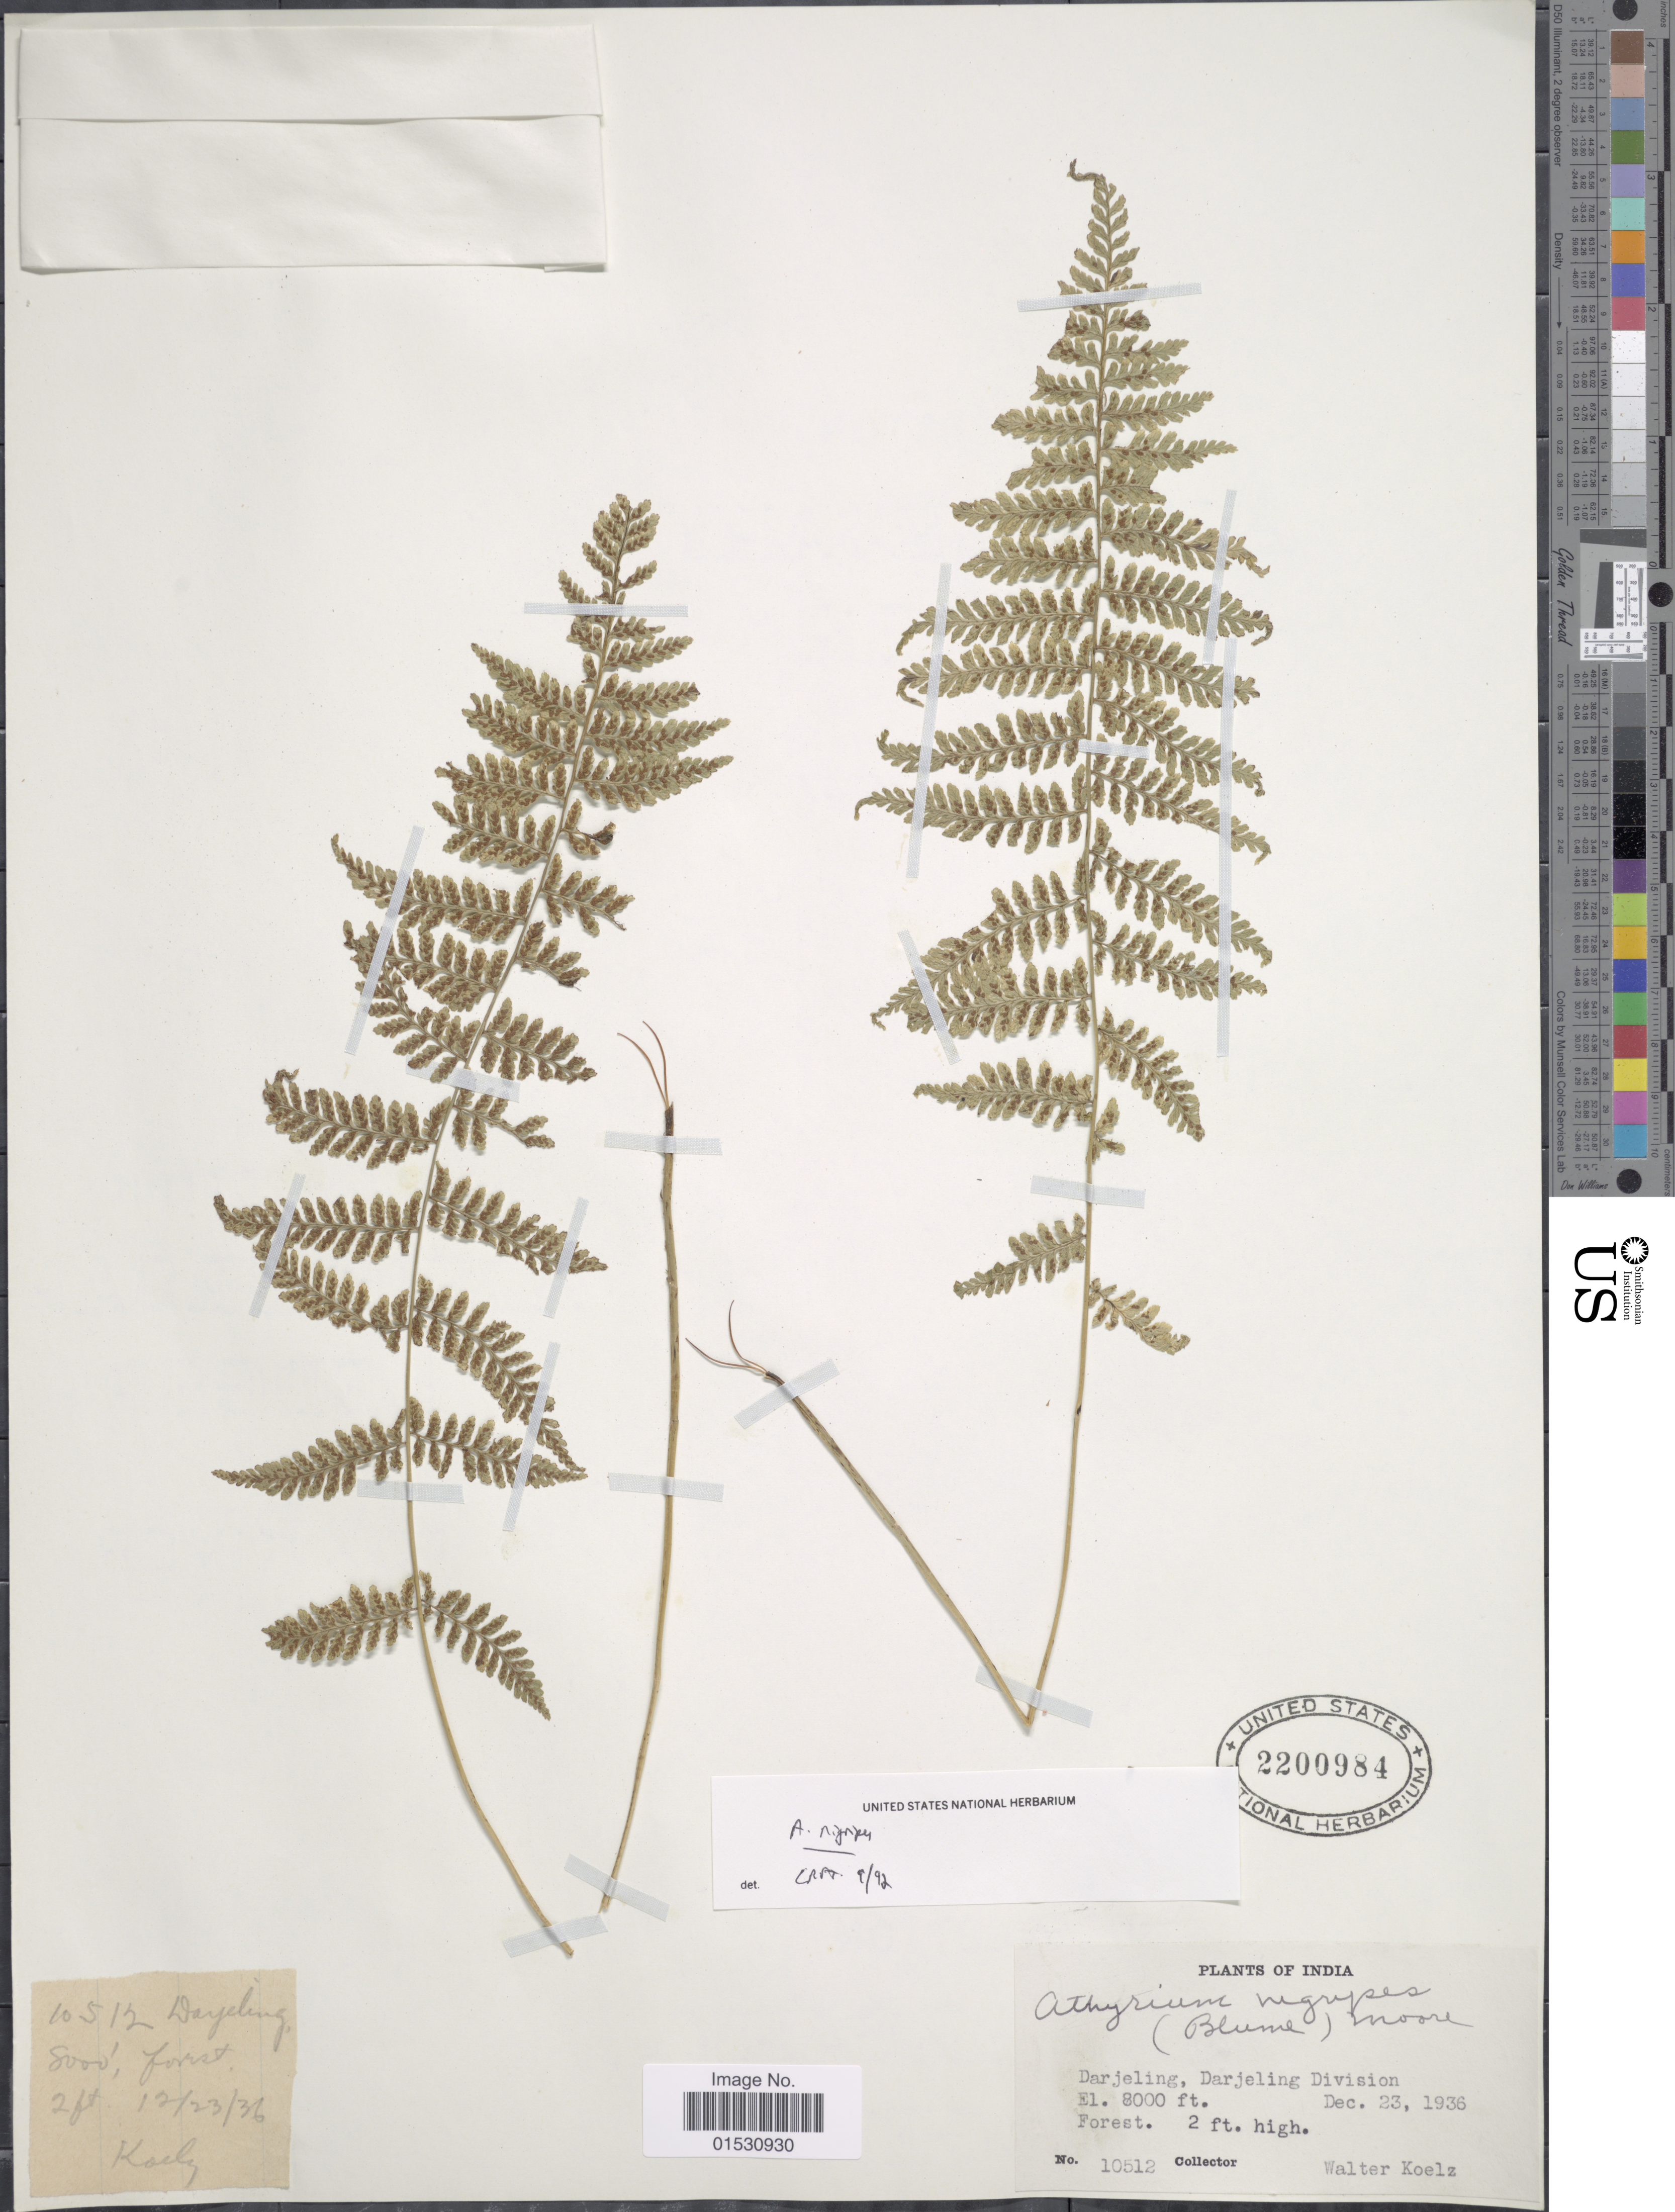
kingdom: Plantae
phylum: Tracheophyta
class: Polypodiopsida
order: Polypodiales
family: Athyriaceae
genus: Athyrium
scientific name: Athyrium nigripes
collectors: W. N. Koelz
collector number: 10512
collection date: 1936-12-23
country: India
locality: Darjeling, Darjeling Division.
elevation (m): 2438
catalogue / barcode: US 2200984